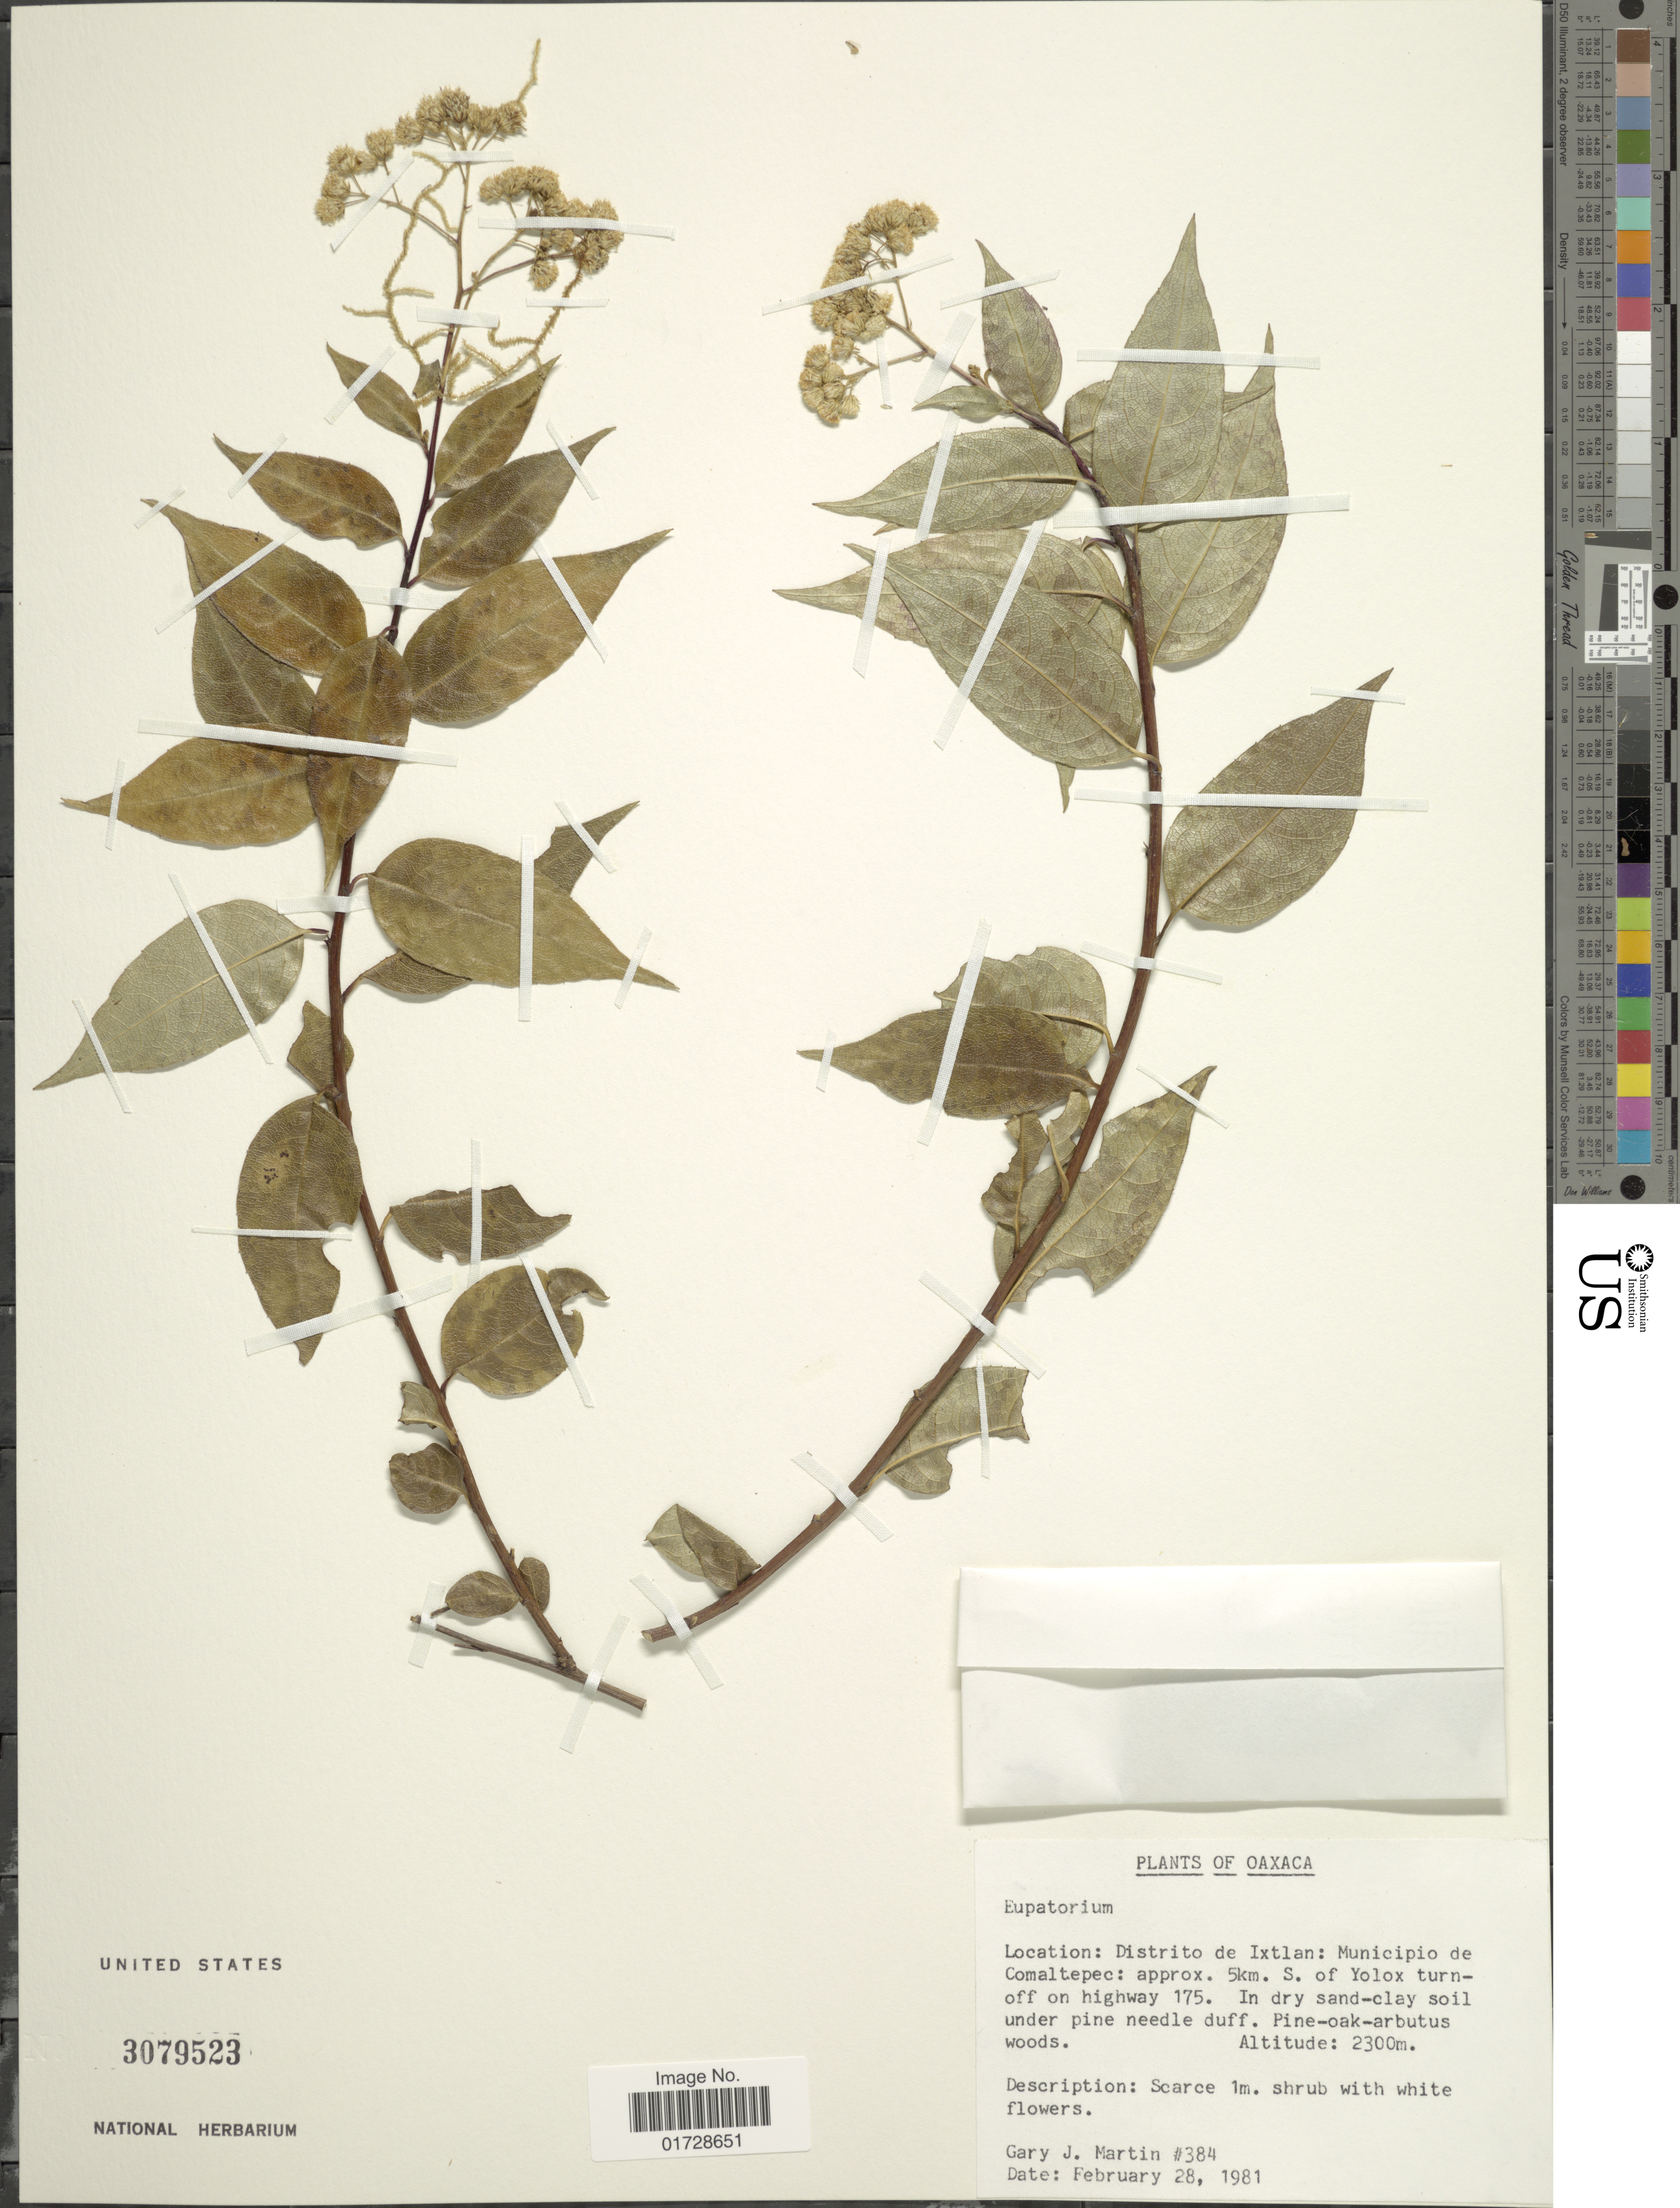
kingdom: Plantae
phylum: Tracheophyta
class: Magnoliopsida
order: Asterales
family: Asteraceae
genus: Archibaccharis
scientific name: Archibaccharis salmeoides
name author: (S.F. Blake) S.F. Blake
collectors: G. J. Martin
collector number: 384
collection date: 1981-02-28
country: Mexico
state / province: Oaxaca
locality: Distrito de Ixtlan, Municipio de Comaltepec, approx. 5 km S of Yolox turnoff on highway 175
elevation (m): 2300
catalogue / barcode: US 3079523